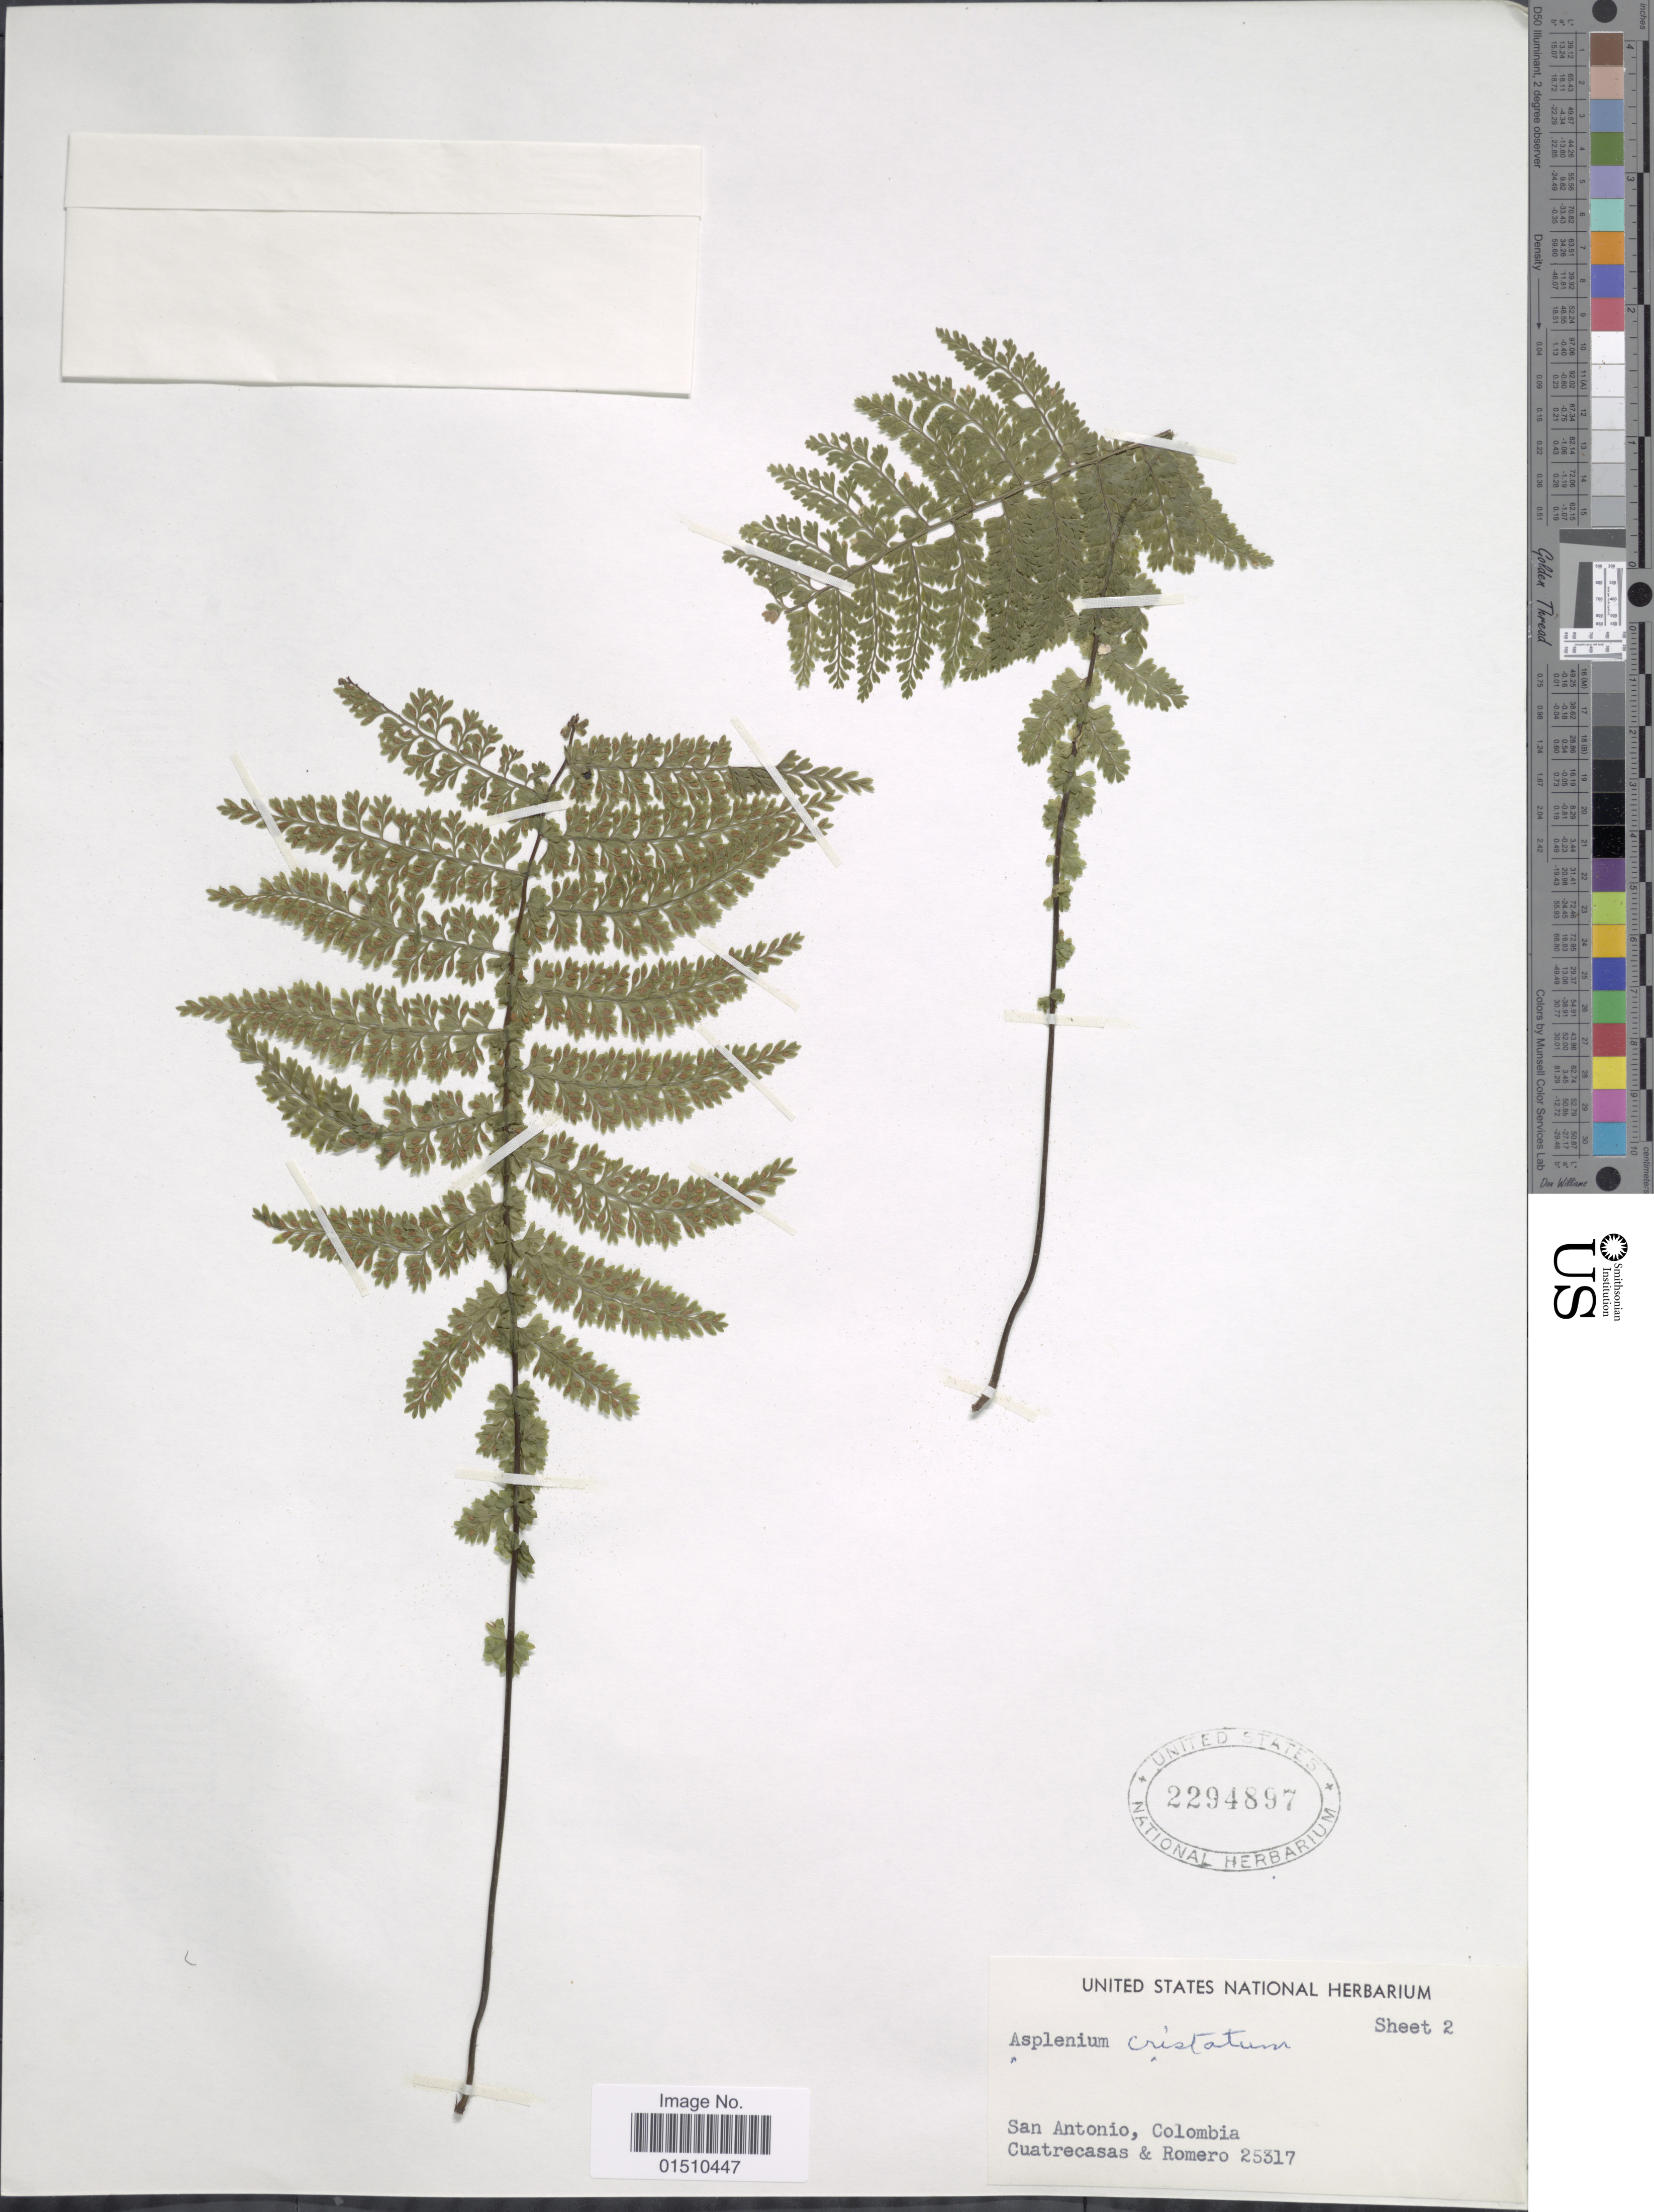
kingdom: Plantae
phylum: Tracheophyta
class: Polypodiopsida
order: Polypodiales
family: Aspleniaceae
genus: Asplenium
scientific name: Asplenium cristatum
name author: Lam.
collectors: J. Cuatrecasas & -. Romero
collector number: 25317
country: Colombia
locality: Colombia, San Antonio.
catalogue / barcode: US 2294897